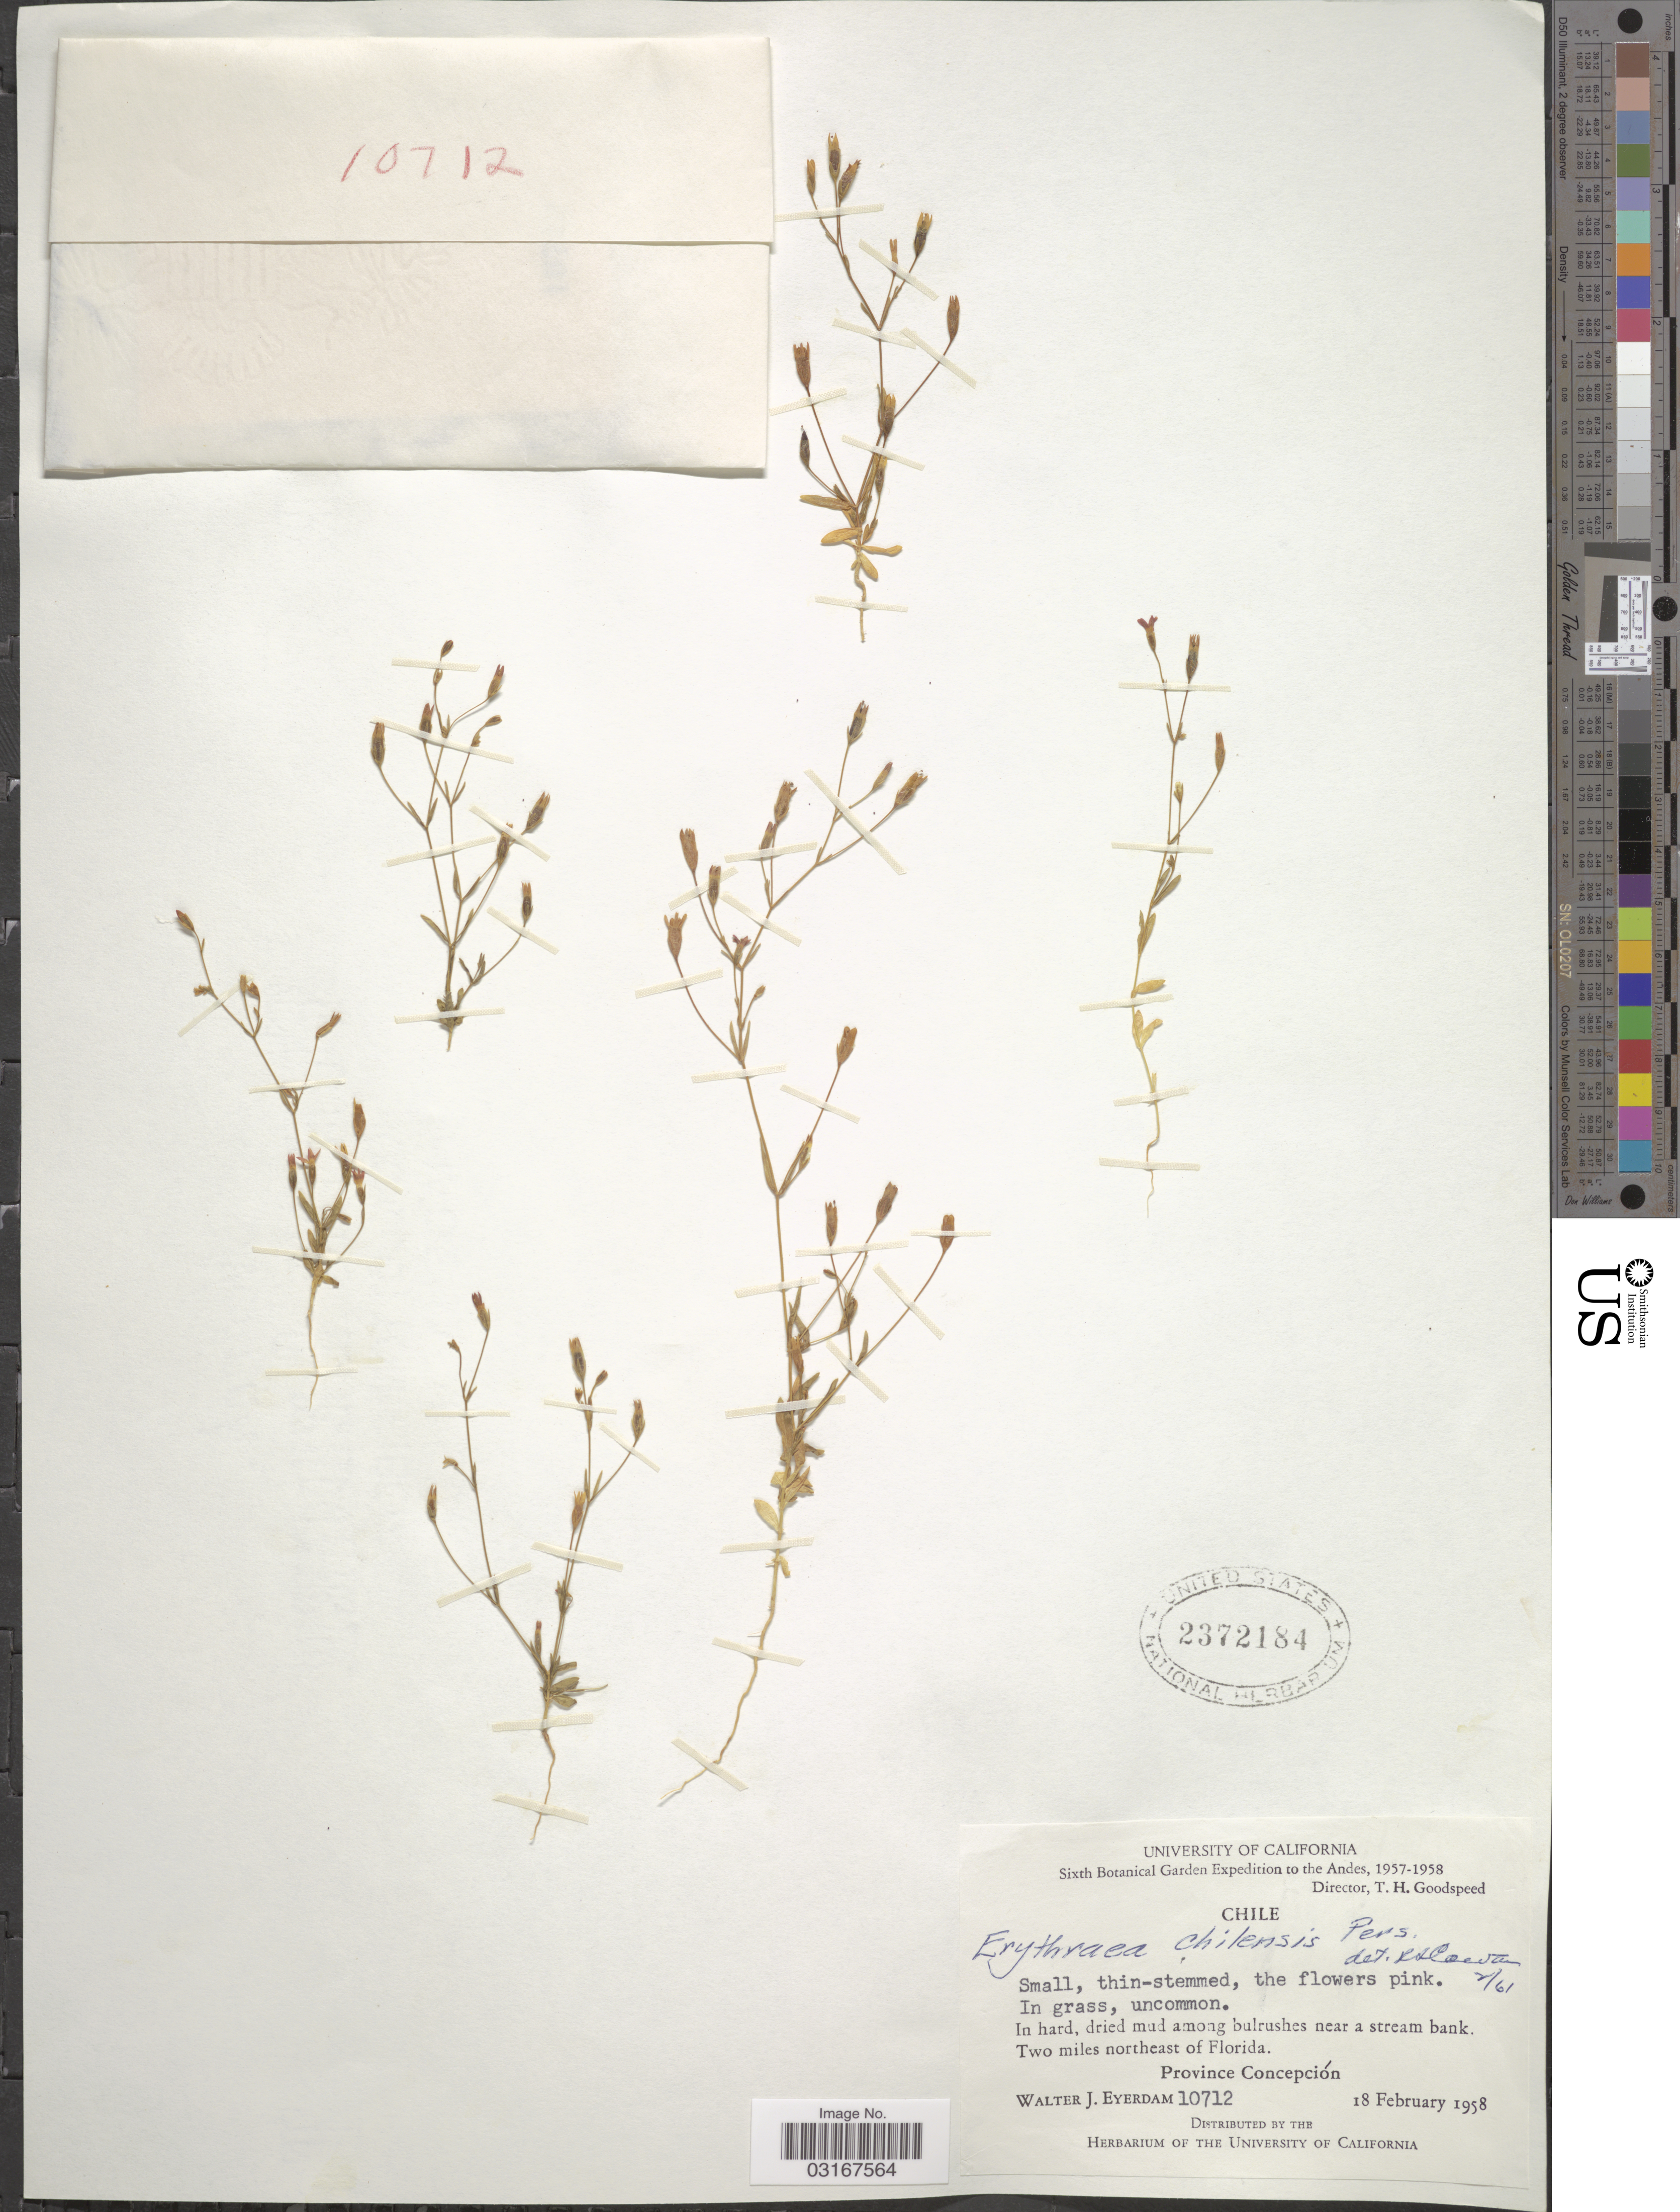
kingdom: Plantae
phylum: Tracheophyta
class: Magnoliopsida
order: Gentianales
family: Gentianaceae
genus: Centaurium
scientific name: Centaurium cachanlahuen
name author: B.L. Rob.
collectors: W. J. Eyerdam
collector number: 10712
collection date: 1958-02-18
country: Chile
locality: Andes. Two miles northeast of Florida. Province Concepción.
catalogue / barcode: US 2372184